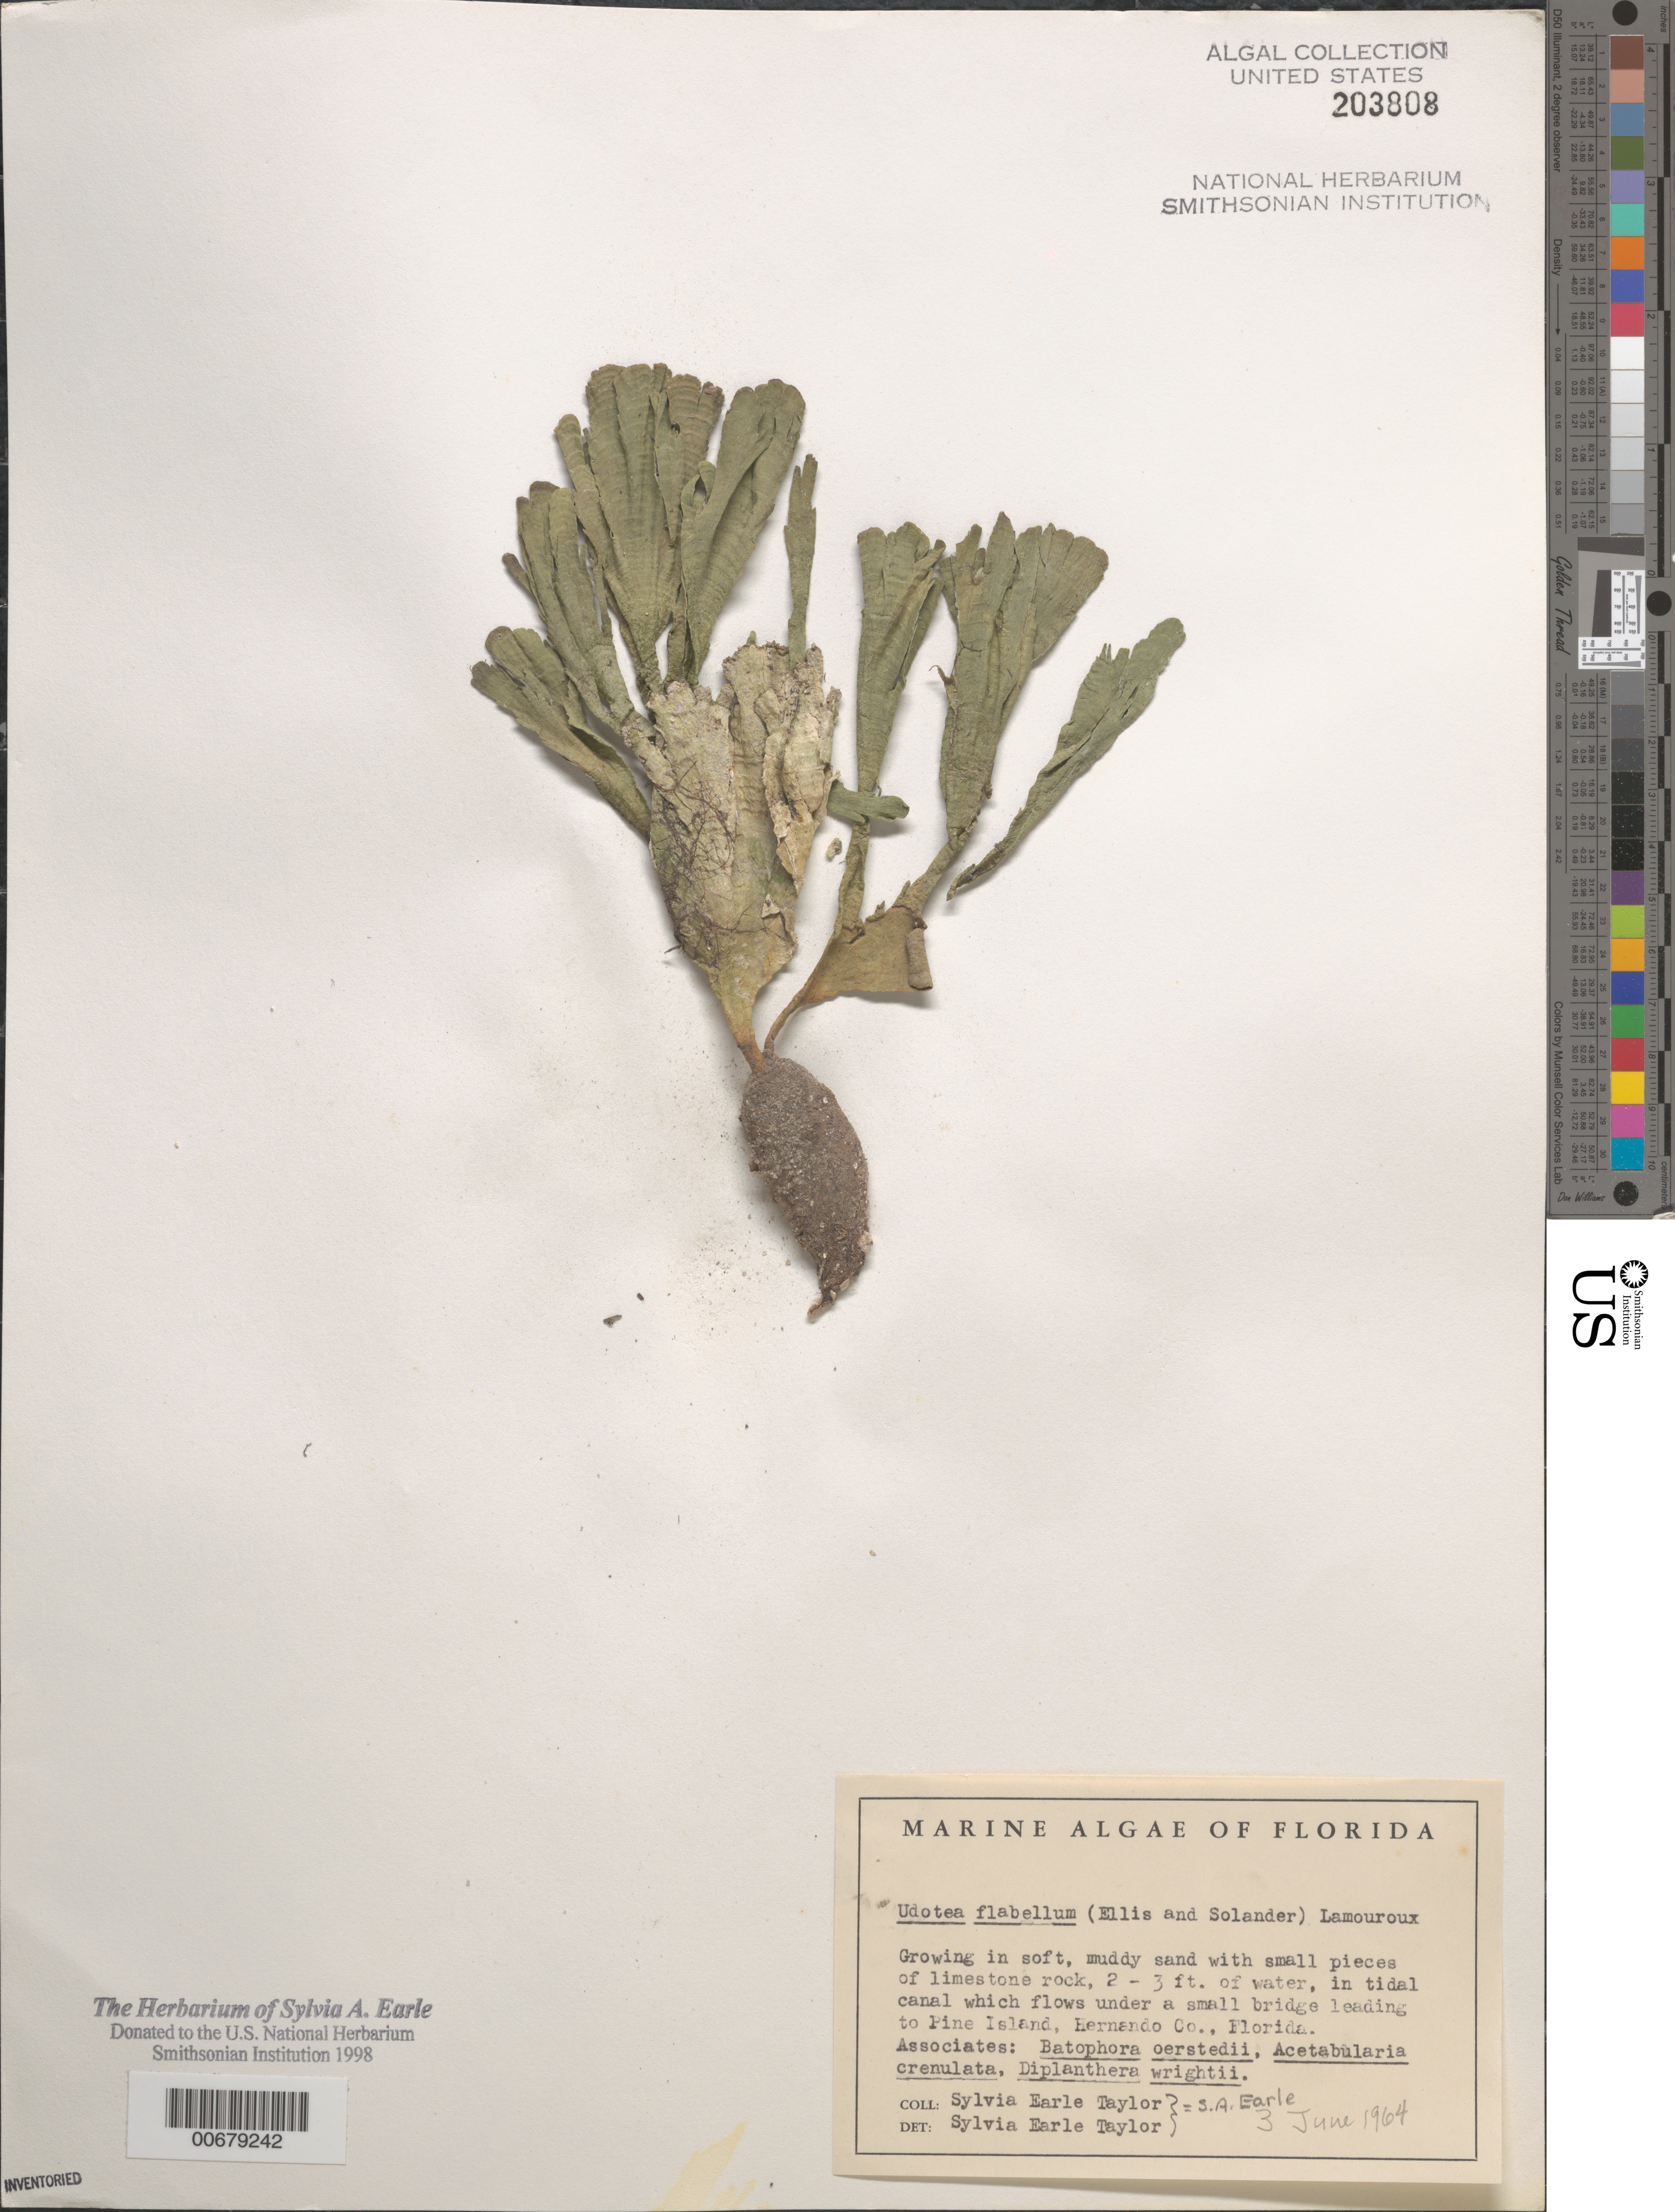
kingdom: Plantae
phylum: Chlorophyta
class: Ulvophyceae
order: Bryopsidales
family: Udoteaceae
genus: Udotea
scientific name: Udotea flabellum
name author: (J. Ellis & Sol.) M. Howe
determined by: Earle, S. A.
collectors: S. A. Earle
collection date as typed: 03 Jun 1964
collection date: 1964-06-03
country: United States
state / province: Florida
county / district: Hernando County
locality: Tidal canal flowing under small bridge leading to Pine Island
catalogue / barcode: US 203808